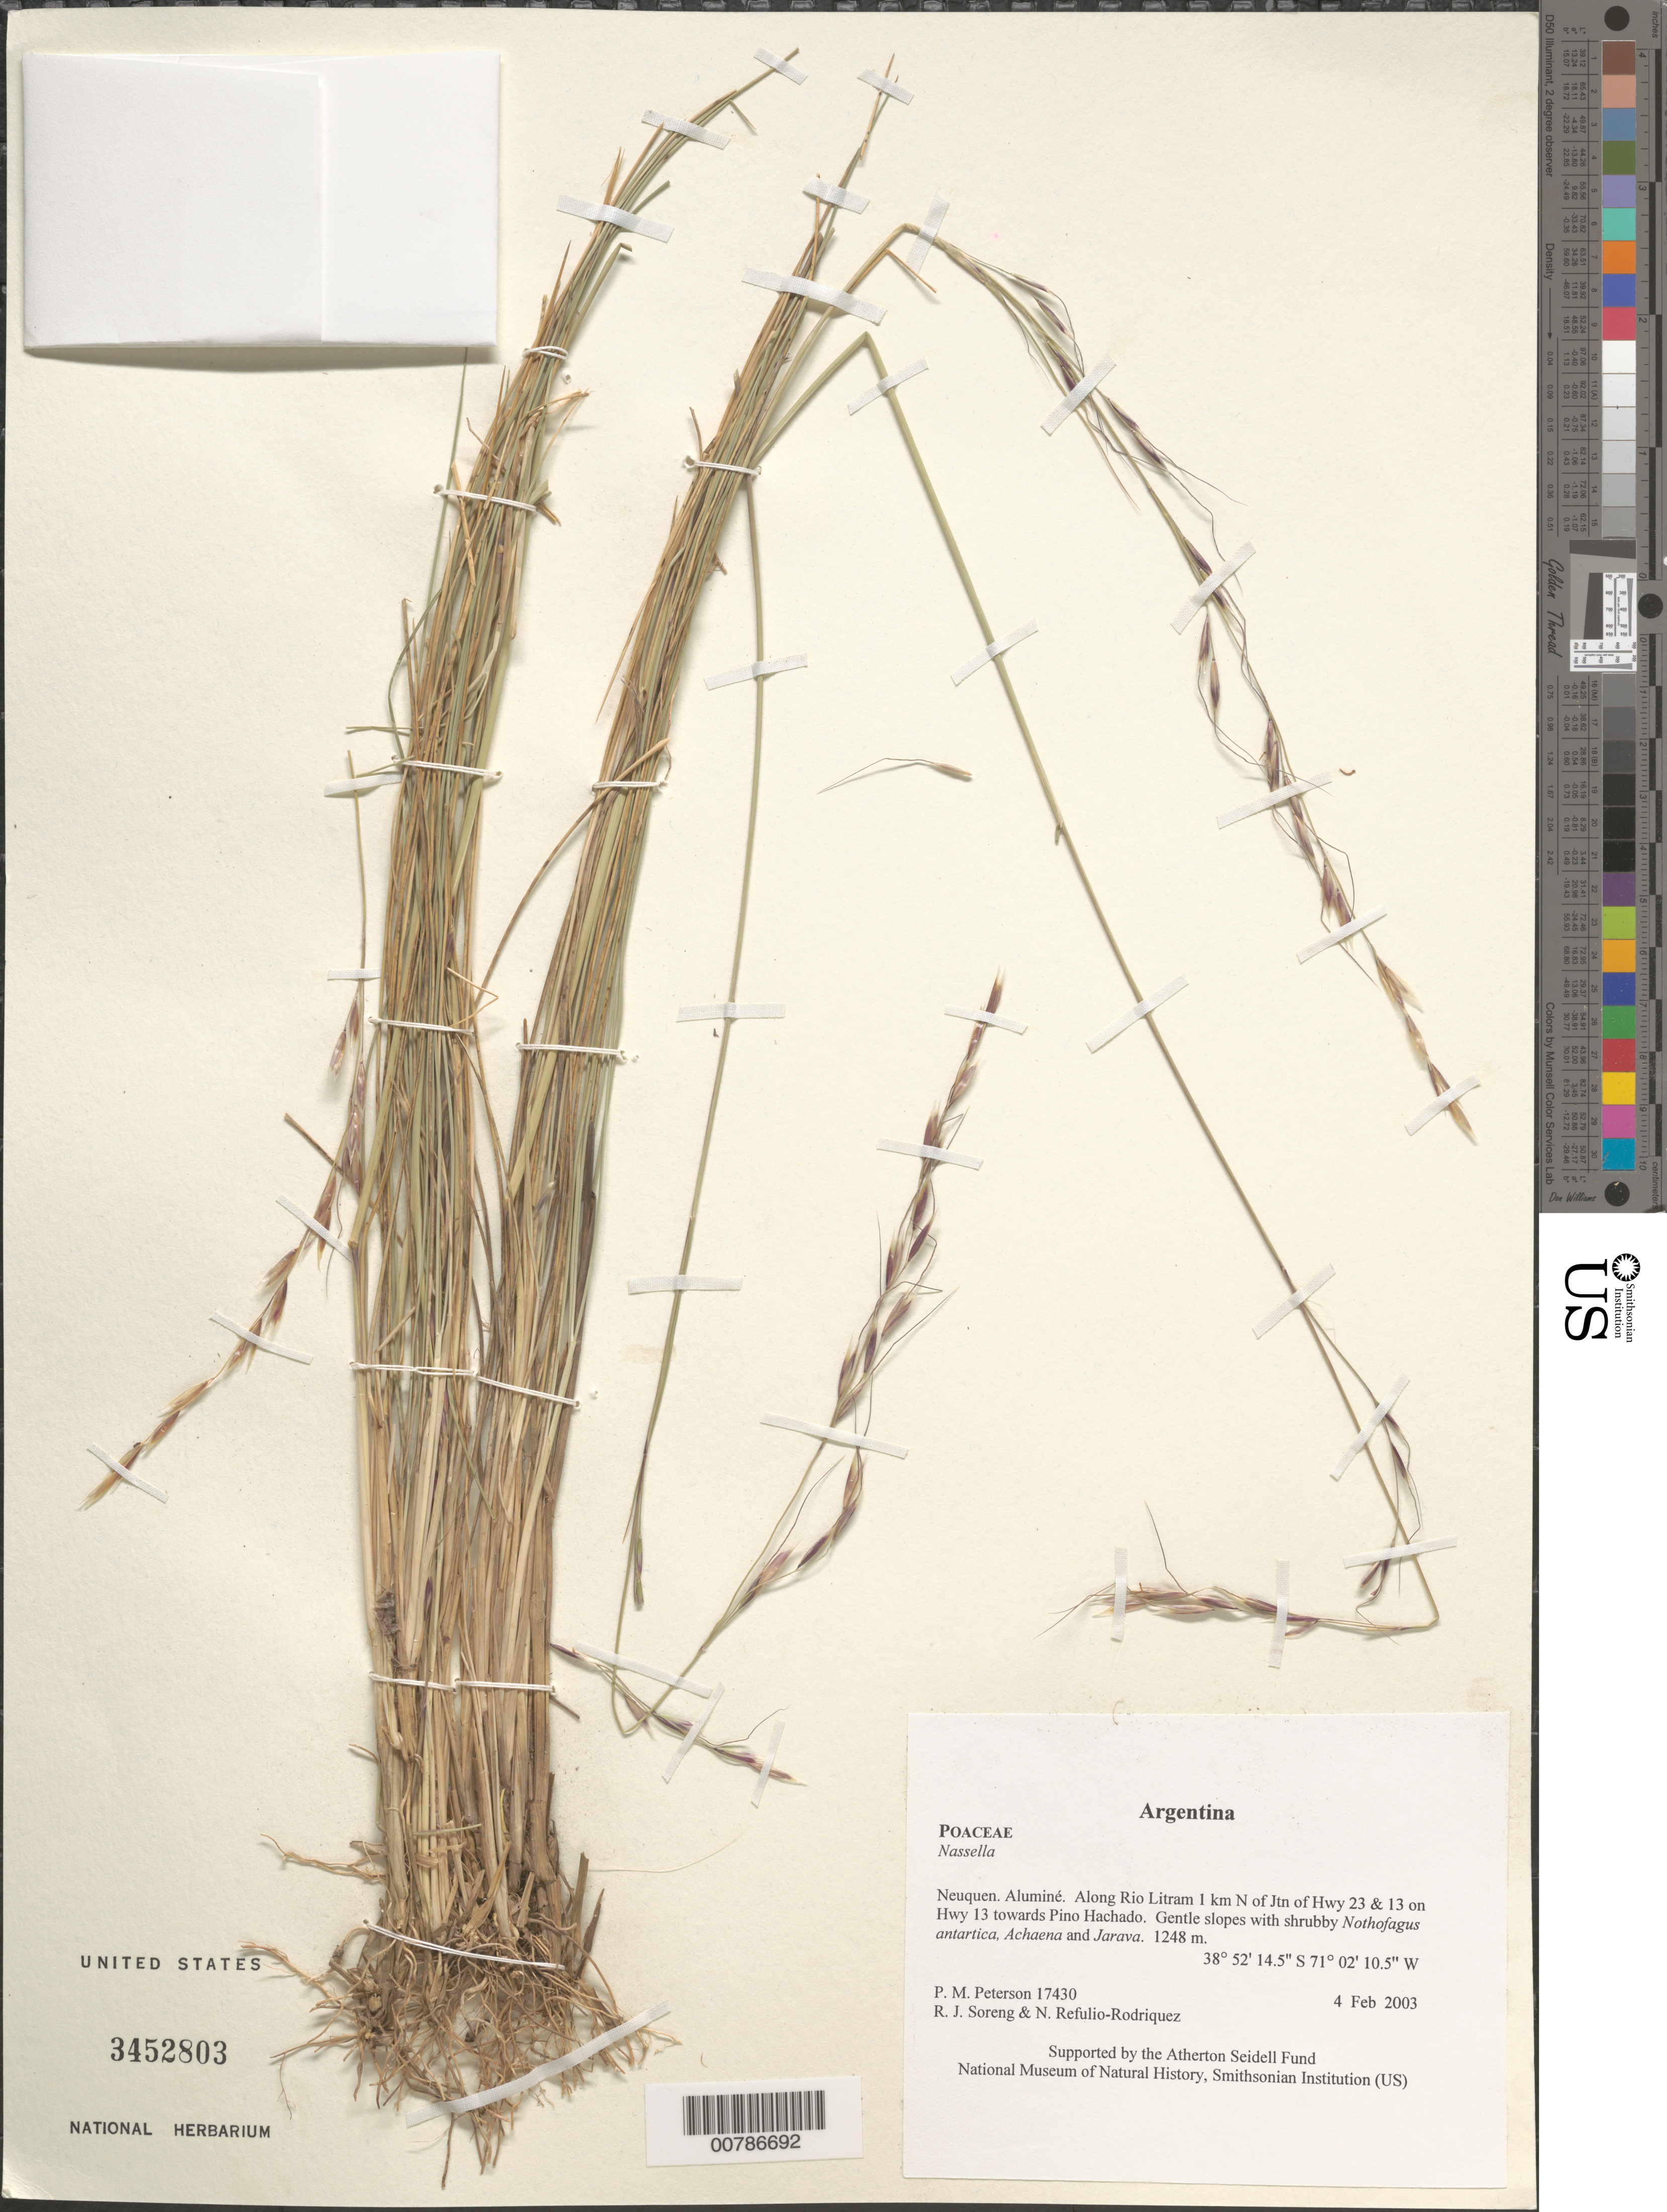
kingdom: Plantae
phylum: Tracheophyta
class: Liliopsida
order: Poales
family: Poaceae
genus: Nassella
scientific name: Nassella sp.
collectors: P. M. Peterson, R. J. Soreng & N. Refulio-Rodríguez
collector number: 17430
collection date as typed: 04 Feb 2003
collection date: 2003-02-04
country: Argentina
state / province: Neuquen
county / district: Aluminé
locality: Along Rio Litram 1 km N of Jtn of Hwy 23 & 13 on Hwy 13 towards Pino Hachado. Gentle slopes with shrubby Nothofagus antartica, Achaena and Jarava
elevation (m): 1248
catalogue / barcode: US 3452803